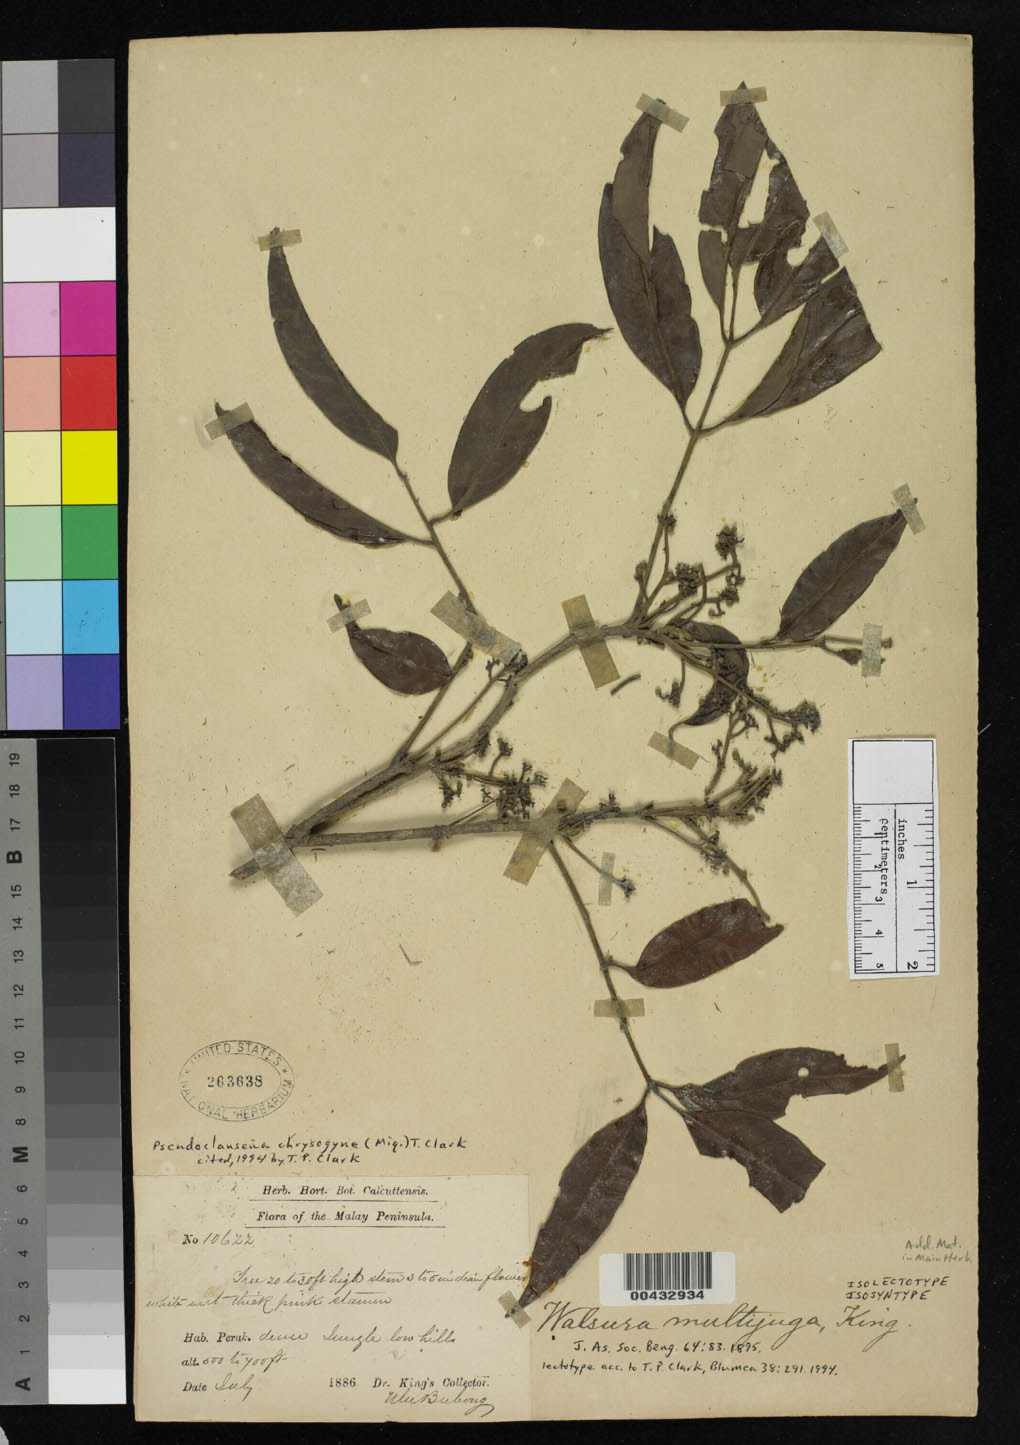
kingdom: Plantae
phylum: Tracheophyta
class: Magnoliopsida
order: Sapindales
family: Meliaceae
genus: Walsura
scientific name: Walsura multijuga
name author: King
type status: Isolectotype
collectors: Dr. King's collector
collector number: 10622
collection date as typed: Jul 1886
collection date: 1886-07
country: Malaysia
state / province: Perak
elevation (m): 152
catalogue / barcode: US 263638